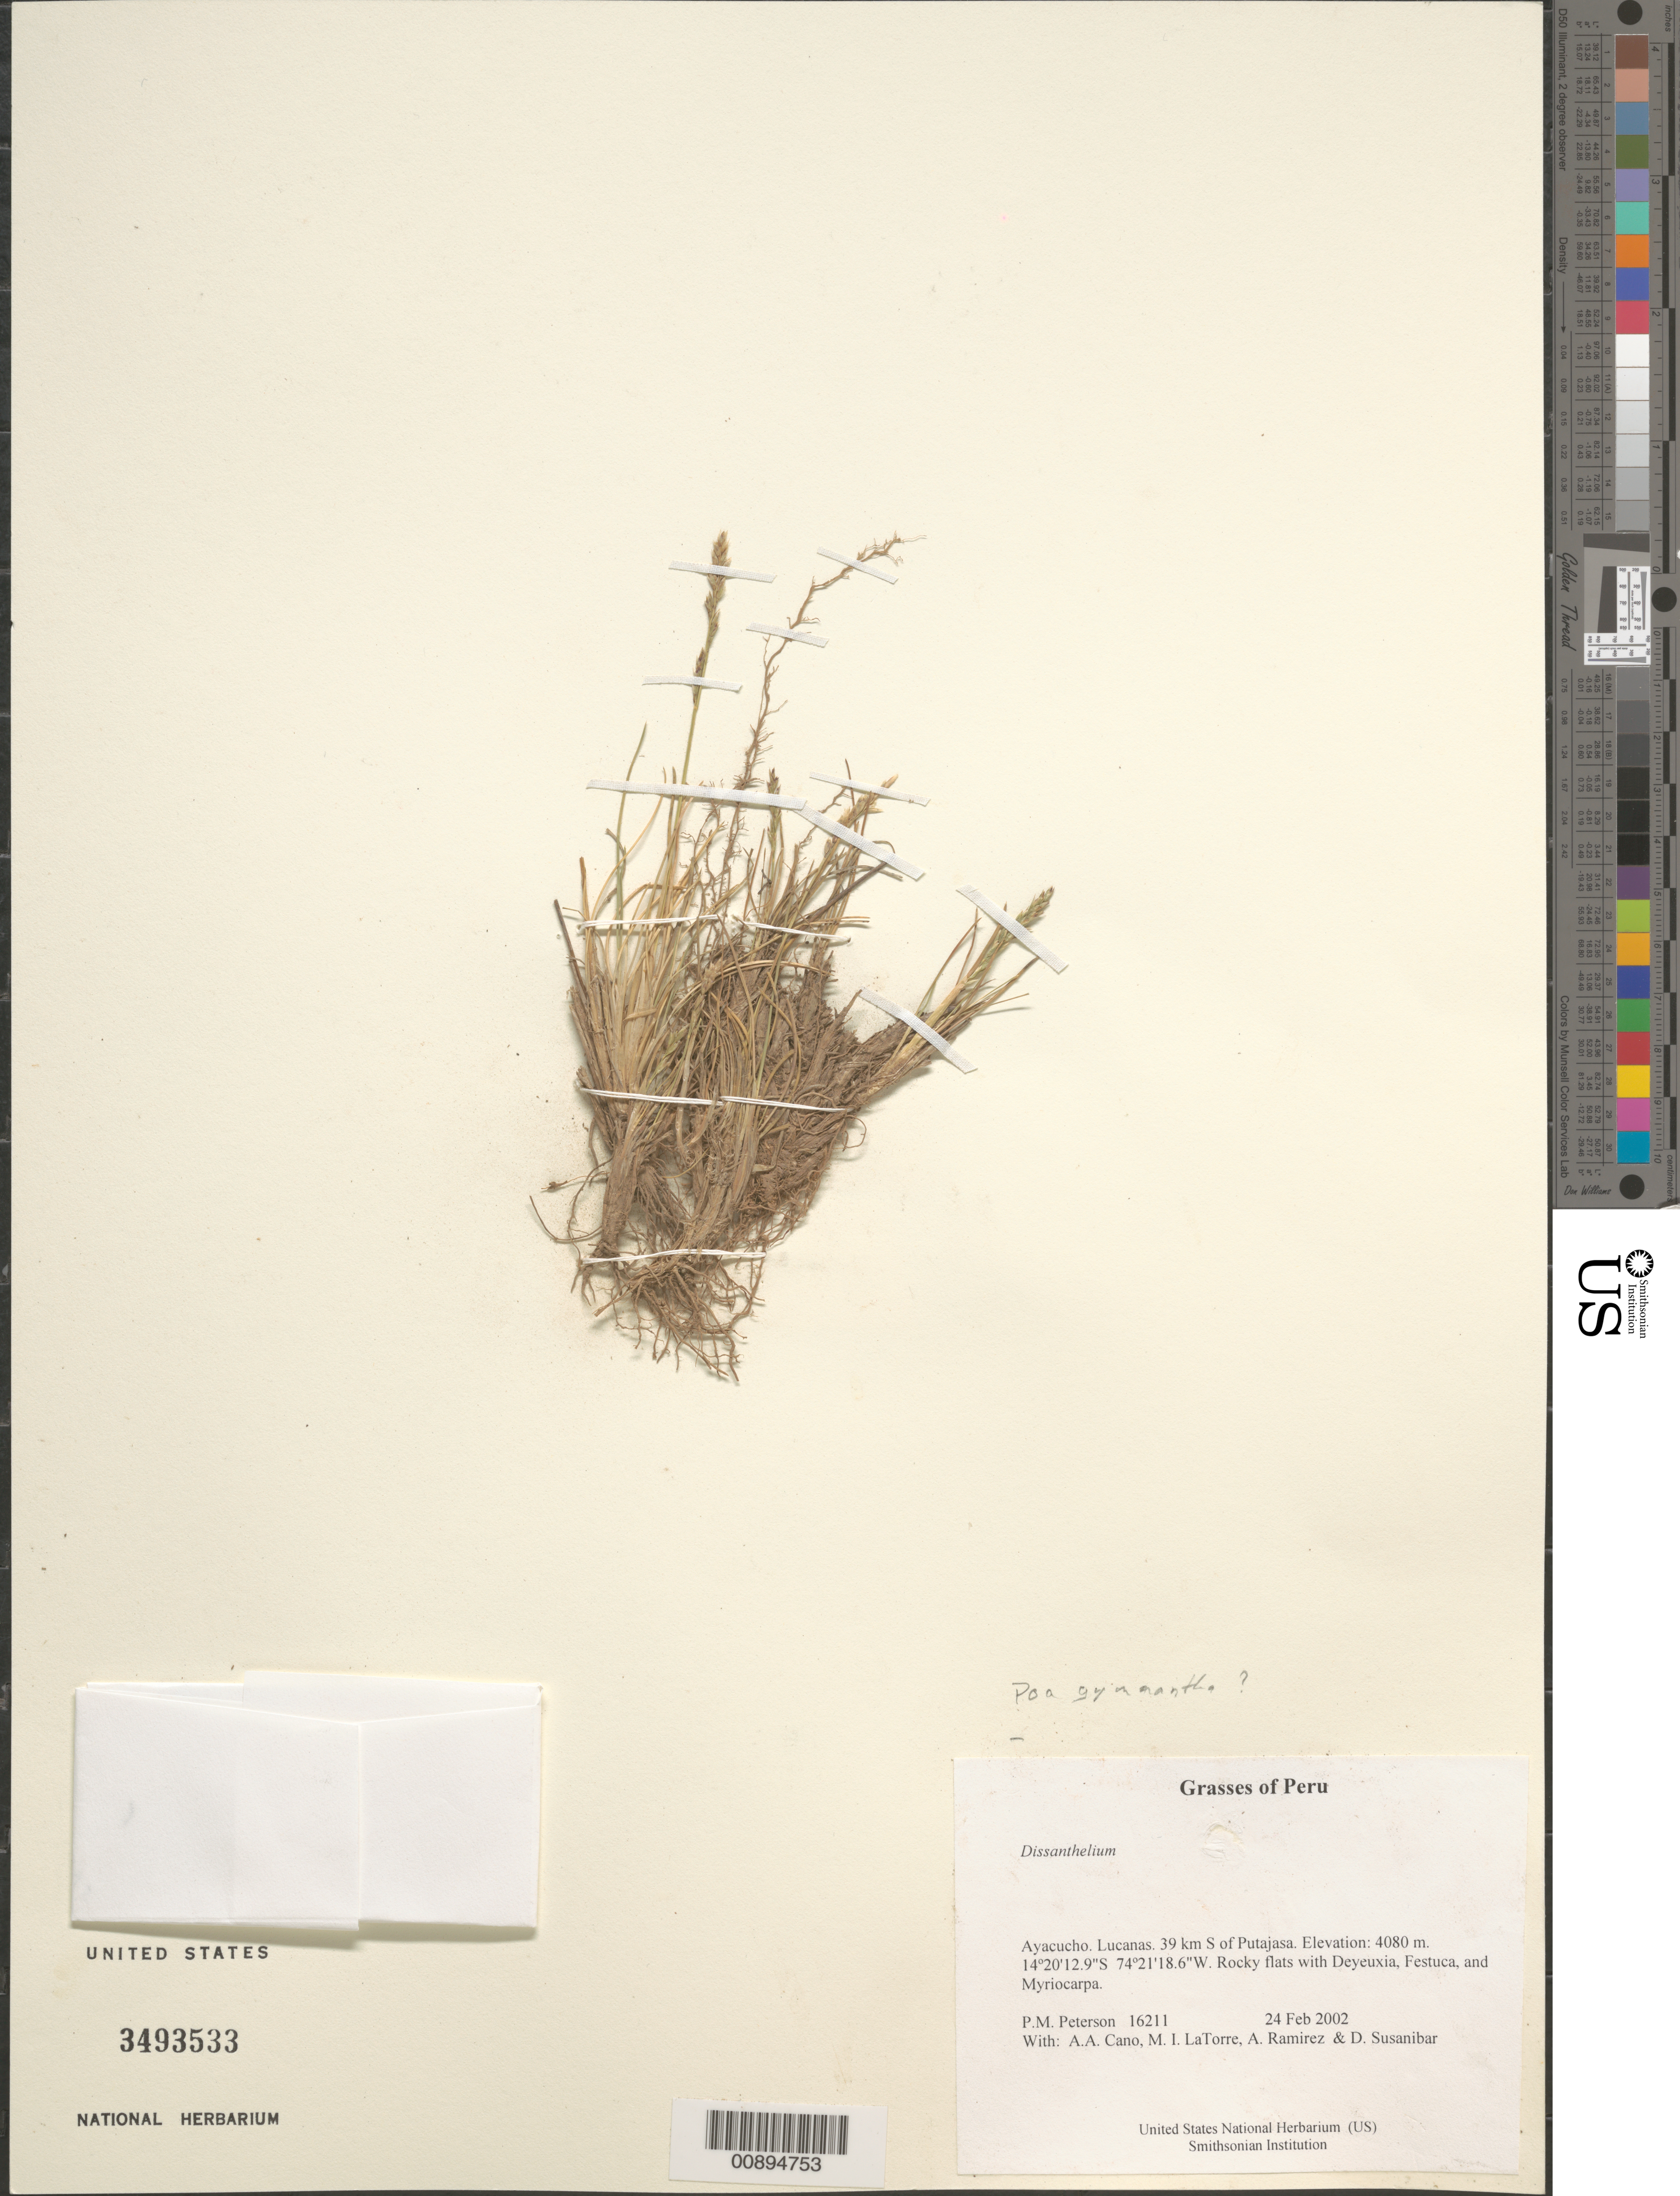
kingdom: Plantae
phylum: Tracheophyta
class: Liliopsida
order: Poales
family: Poaceae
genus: Poa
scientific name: Poa gymnantha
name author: Pilg.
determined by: Soreng, Robert J., Research Associate (BOT), Smithsonian Institution - National Museum of Natural History (UNITED STATES)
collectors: P. M. Peterson, A. Cano, M. I. La Torre, A. Ramírez & D. Susanibar Cruz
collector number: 16211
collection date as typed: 24 Feb 2002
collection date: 2002-02-24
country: Peru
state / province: Ayacucho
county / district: Lucanas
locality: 39 km S of Putajasa.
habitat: Rocky flats with ~Deyeuxia, Festuca, and Myriocarpa~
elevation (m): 4080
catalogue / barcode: US 3493533